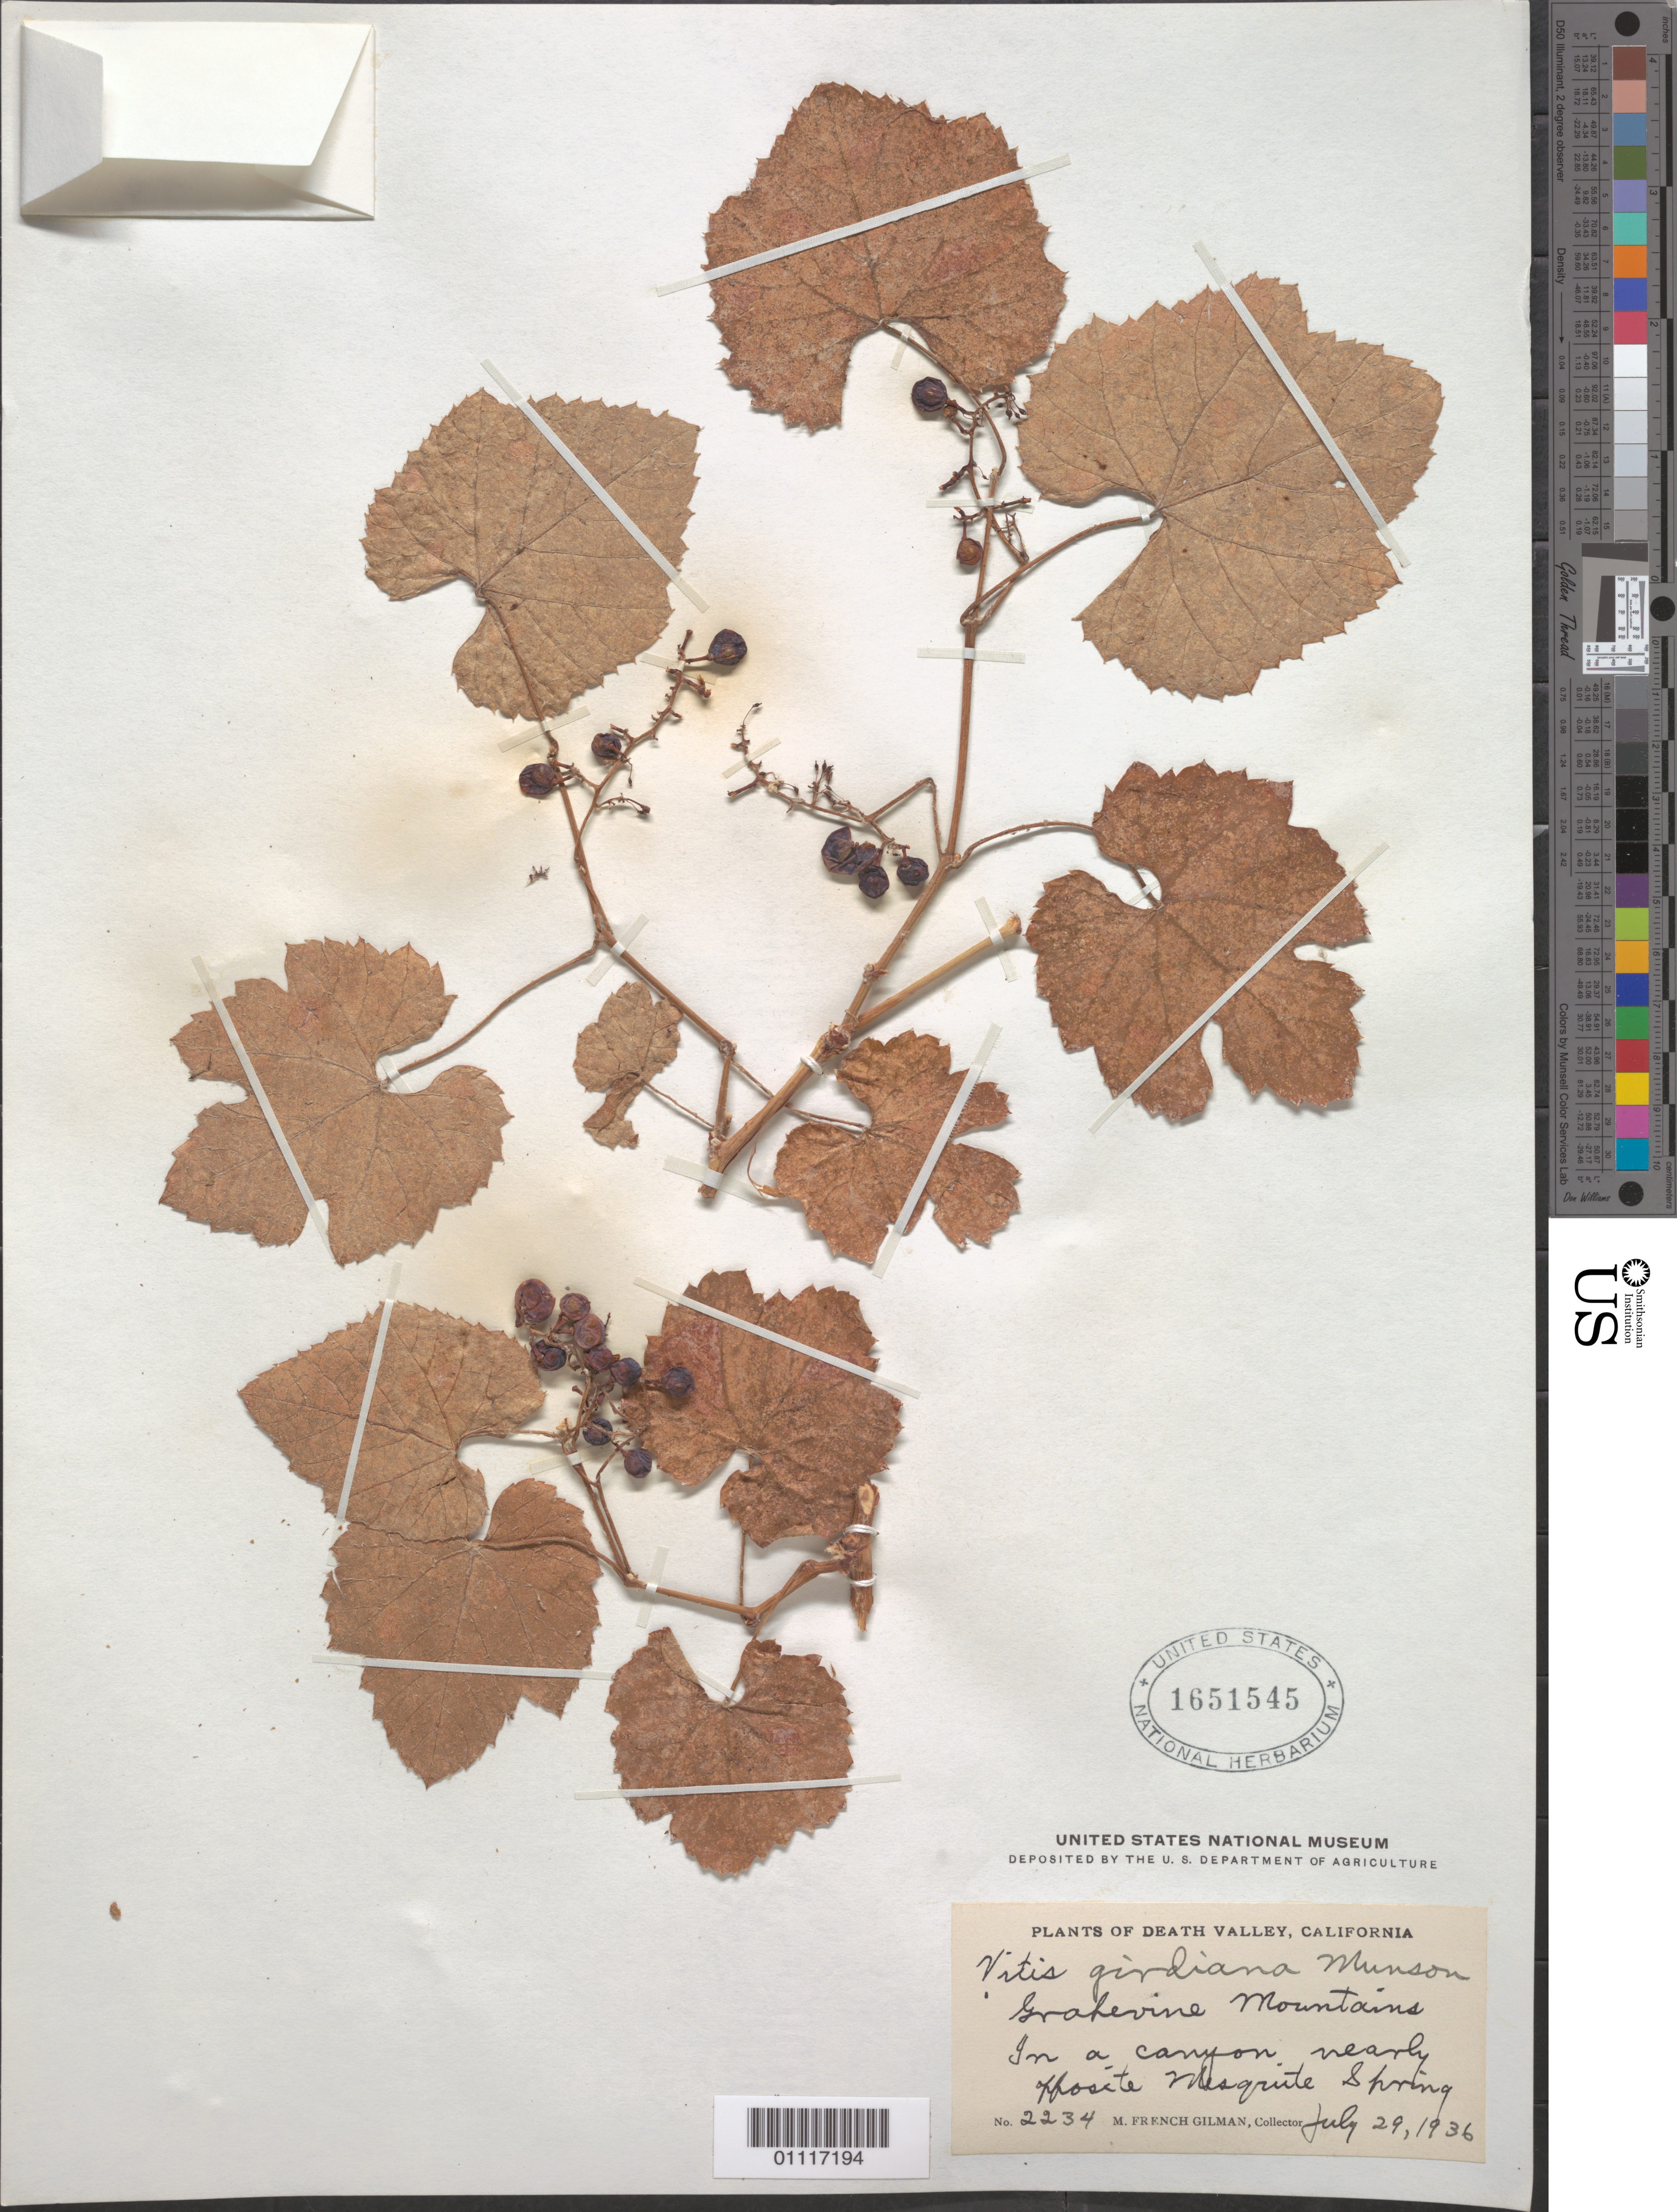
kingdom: Plantae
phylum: Tracheophyta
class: Magnoliopsida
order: Vitales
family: Vitaceae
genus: Vitis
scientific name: Vitis girdiana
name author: Munson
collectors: M. F. Gilman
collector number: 2234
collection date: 1936-07-29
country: United States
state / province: California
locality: Grapevine Mountains, in a canyon nearly offsite Mesquite Spring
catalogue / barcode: US 1651545